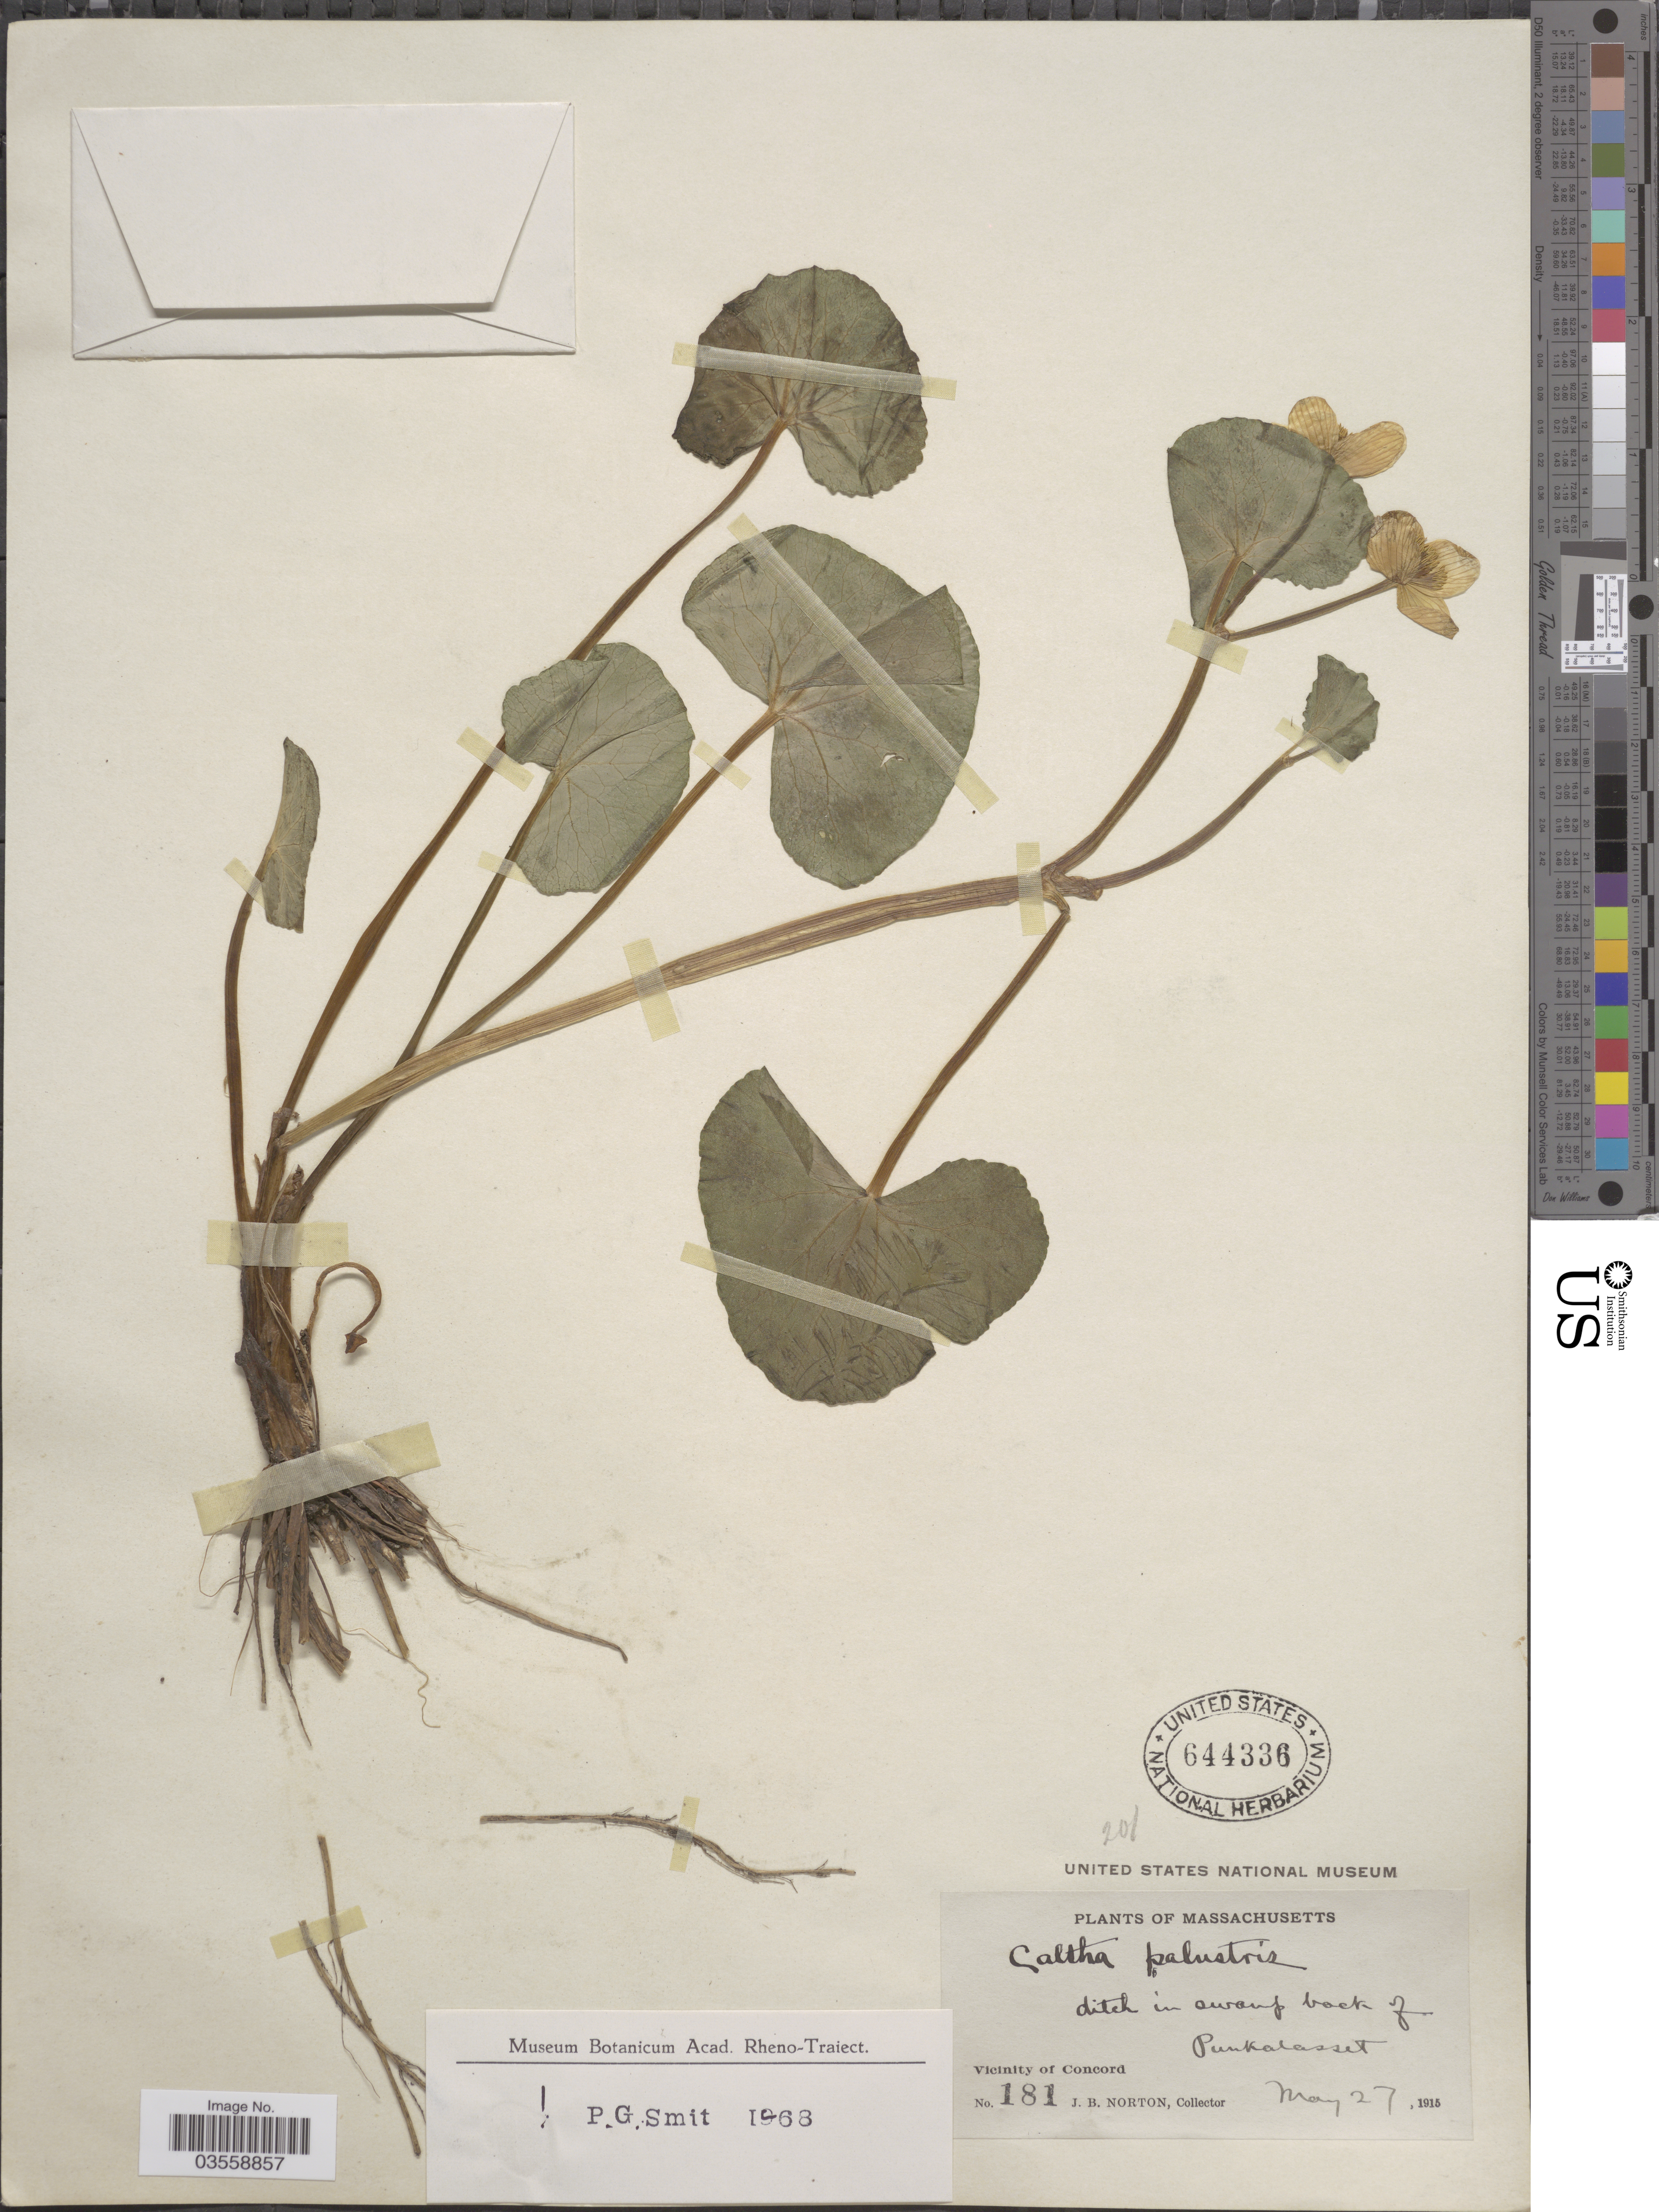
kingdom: Plantae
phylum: Tracheophyta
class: Magnoliopsida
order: Ranunculales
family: Ranunculaceae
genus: Caltha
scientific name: Caltha palustris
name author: L.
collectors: J. B. Norton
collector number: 181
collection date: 1915-05-27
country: United States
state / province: Massachusetts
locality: Back of Punkatasset. Vicinity of Concord.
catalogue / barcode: US 644336